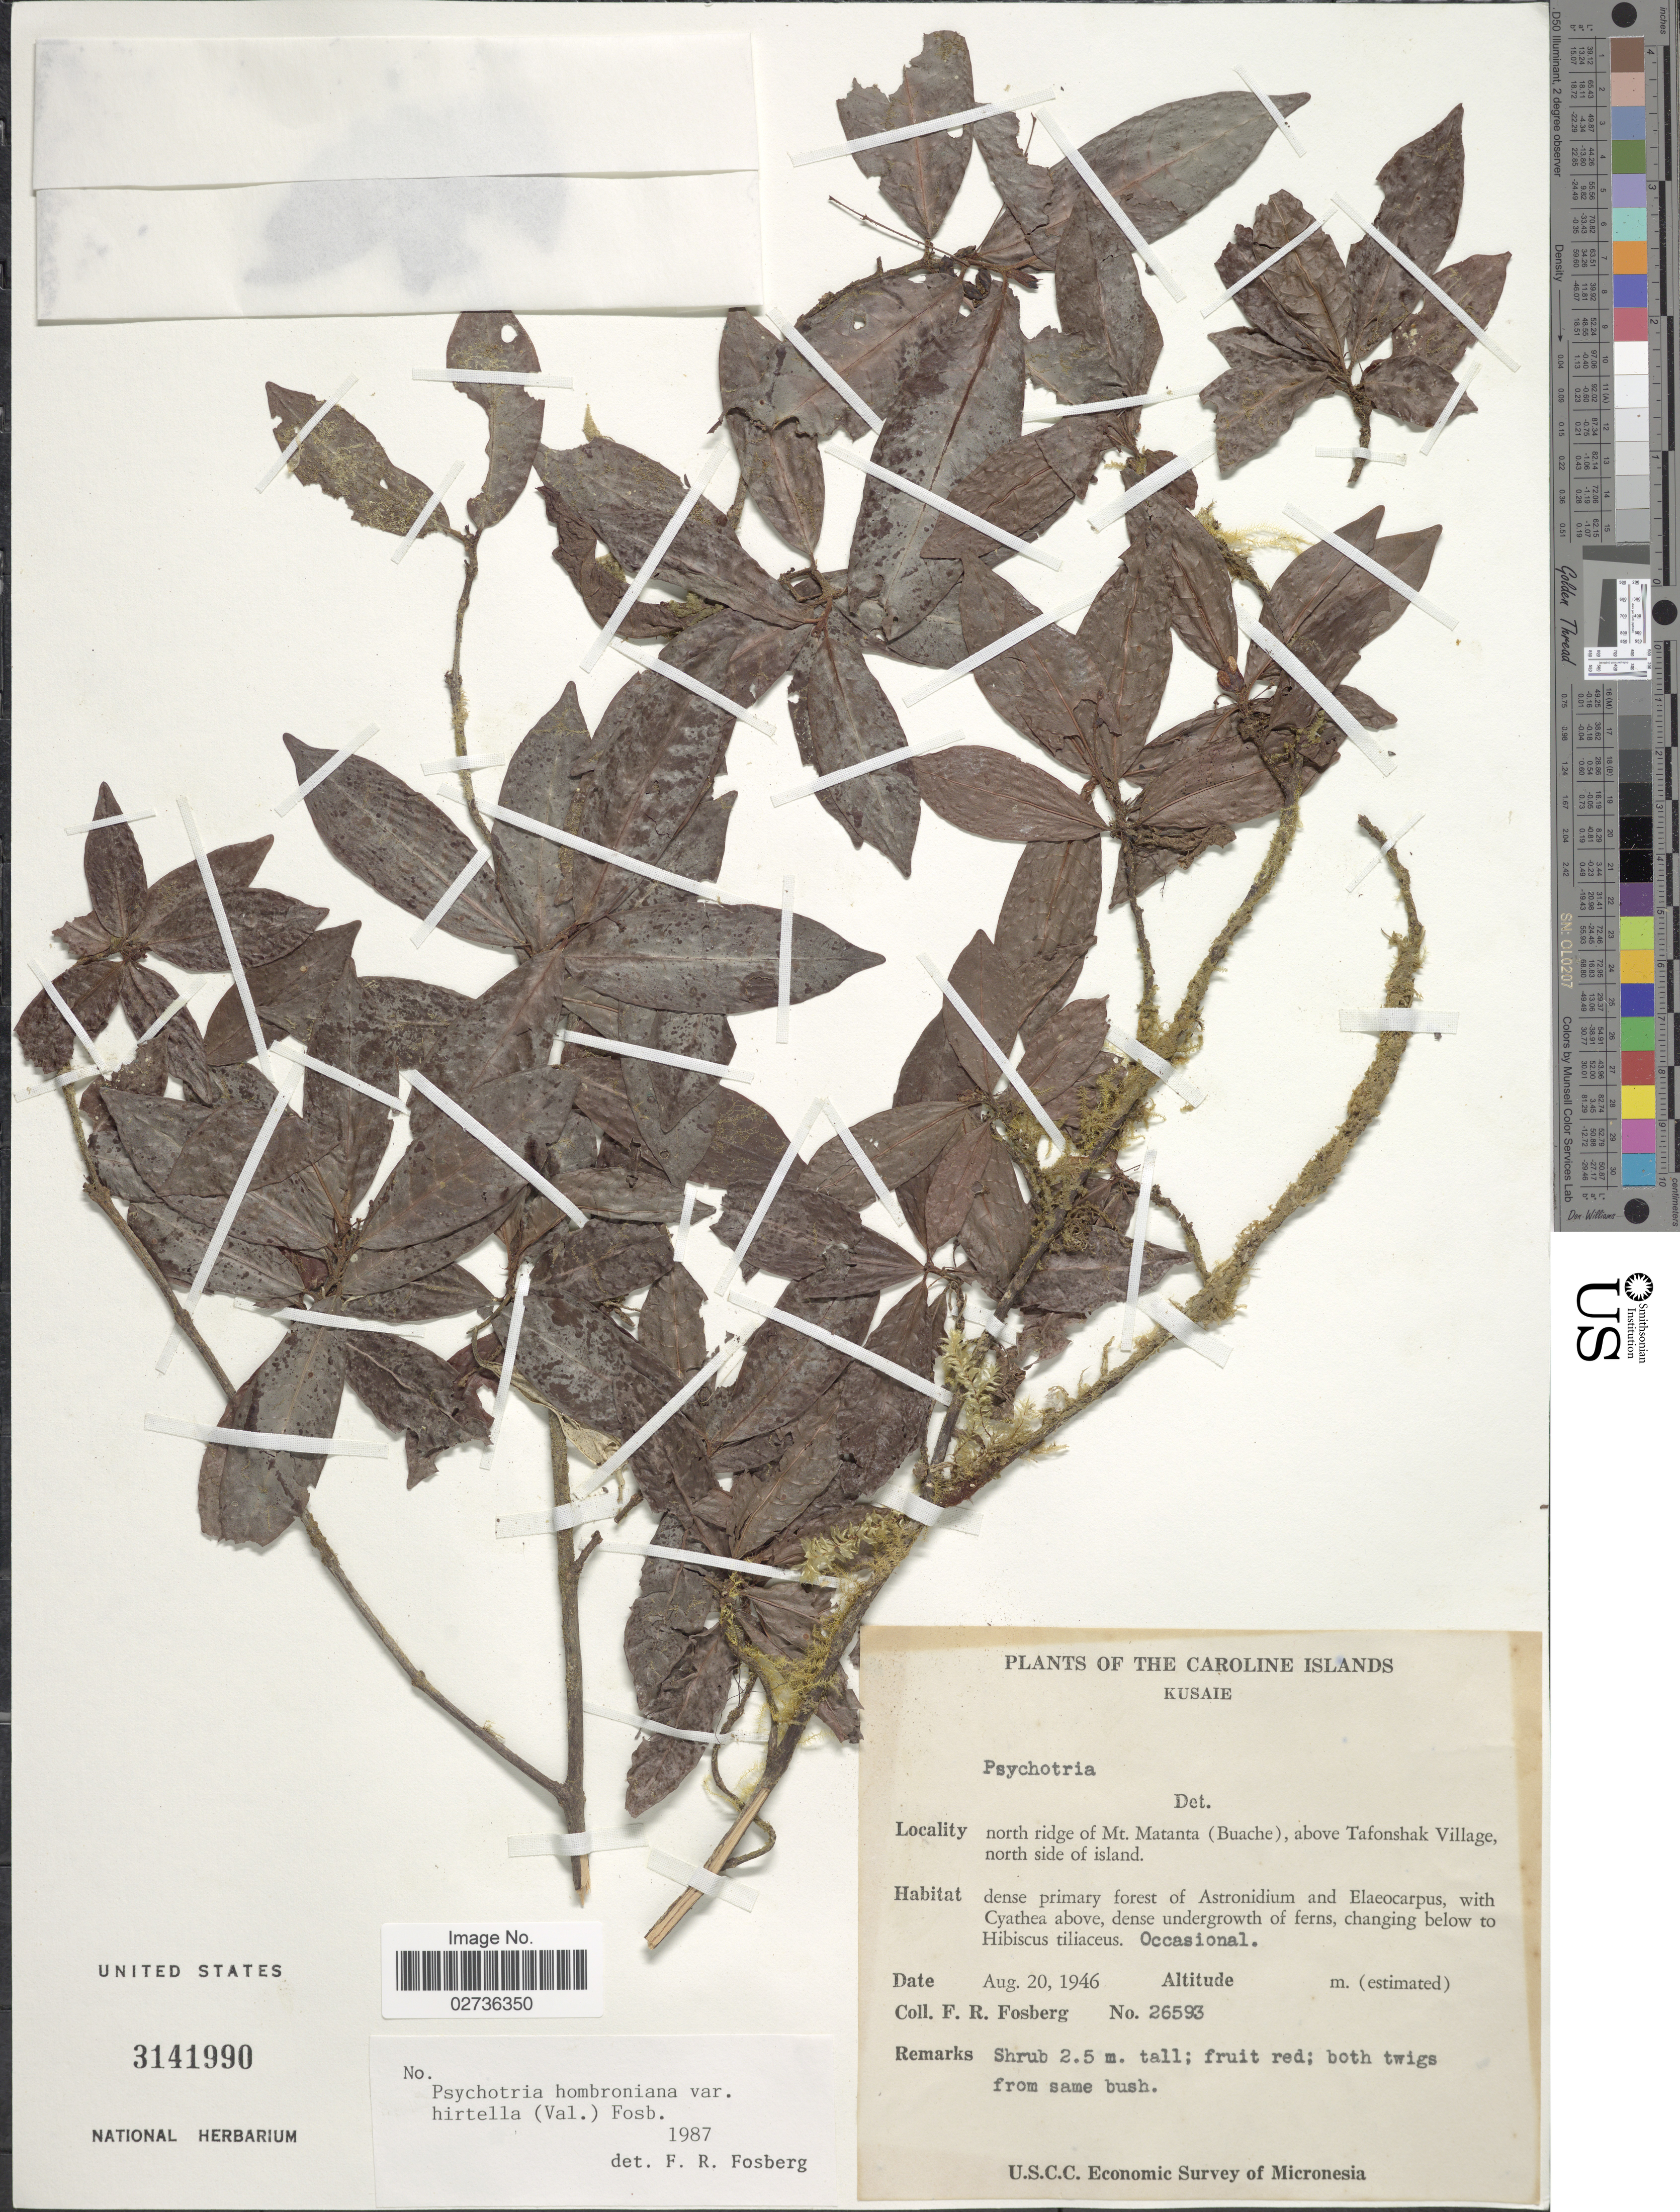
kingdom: Plantae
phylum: Tracheophyta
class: Magnoliopsida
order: Gentianales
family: Rubiaceae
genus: Psychotria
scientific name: Psychotria hombroniana var. hirtella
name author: (Valeton) Fosberg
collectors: F. R. Fosberg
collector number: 26593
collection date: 1946-08-20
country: Micronesia, Federated States of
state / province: Kosrae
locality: Caroline Islands. Kusaie. North ridge of Mt. Matanta (Buache), above Tafonshak Village, north side of island.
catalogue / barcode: US 3141990